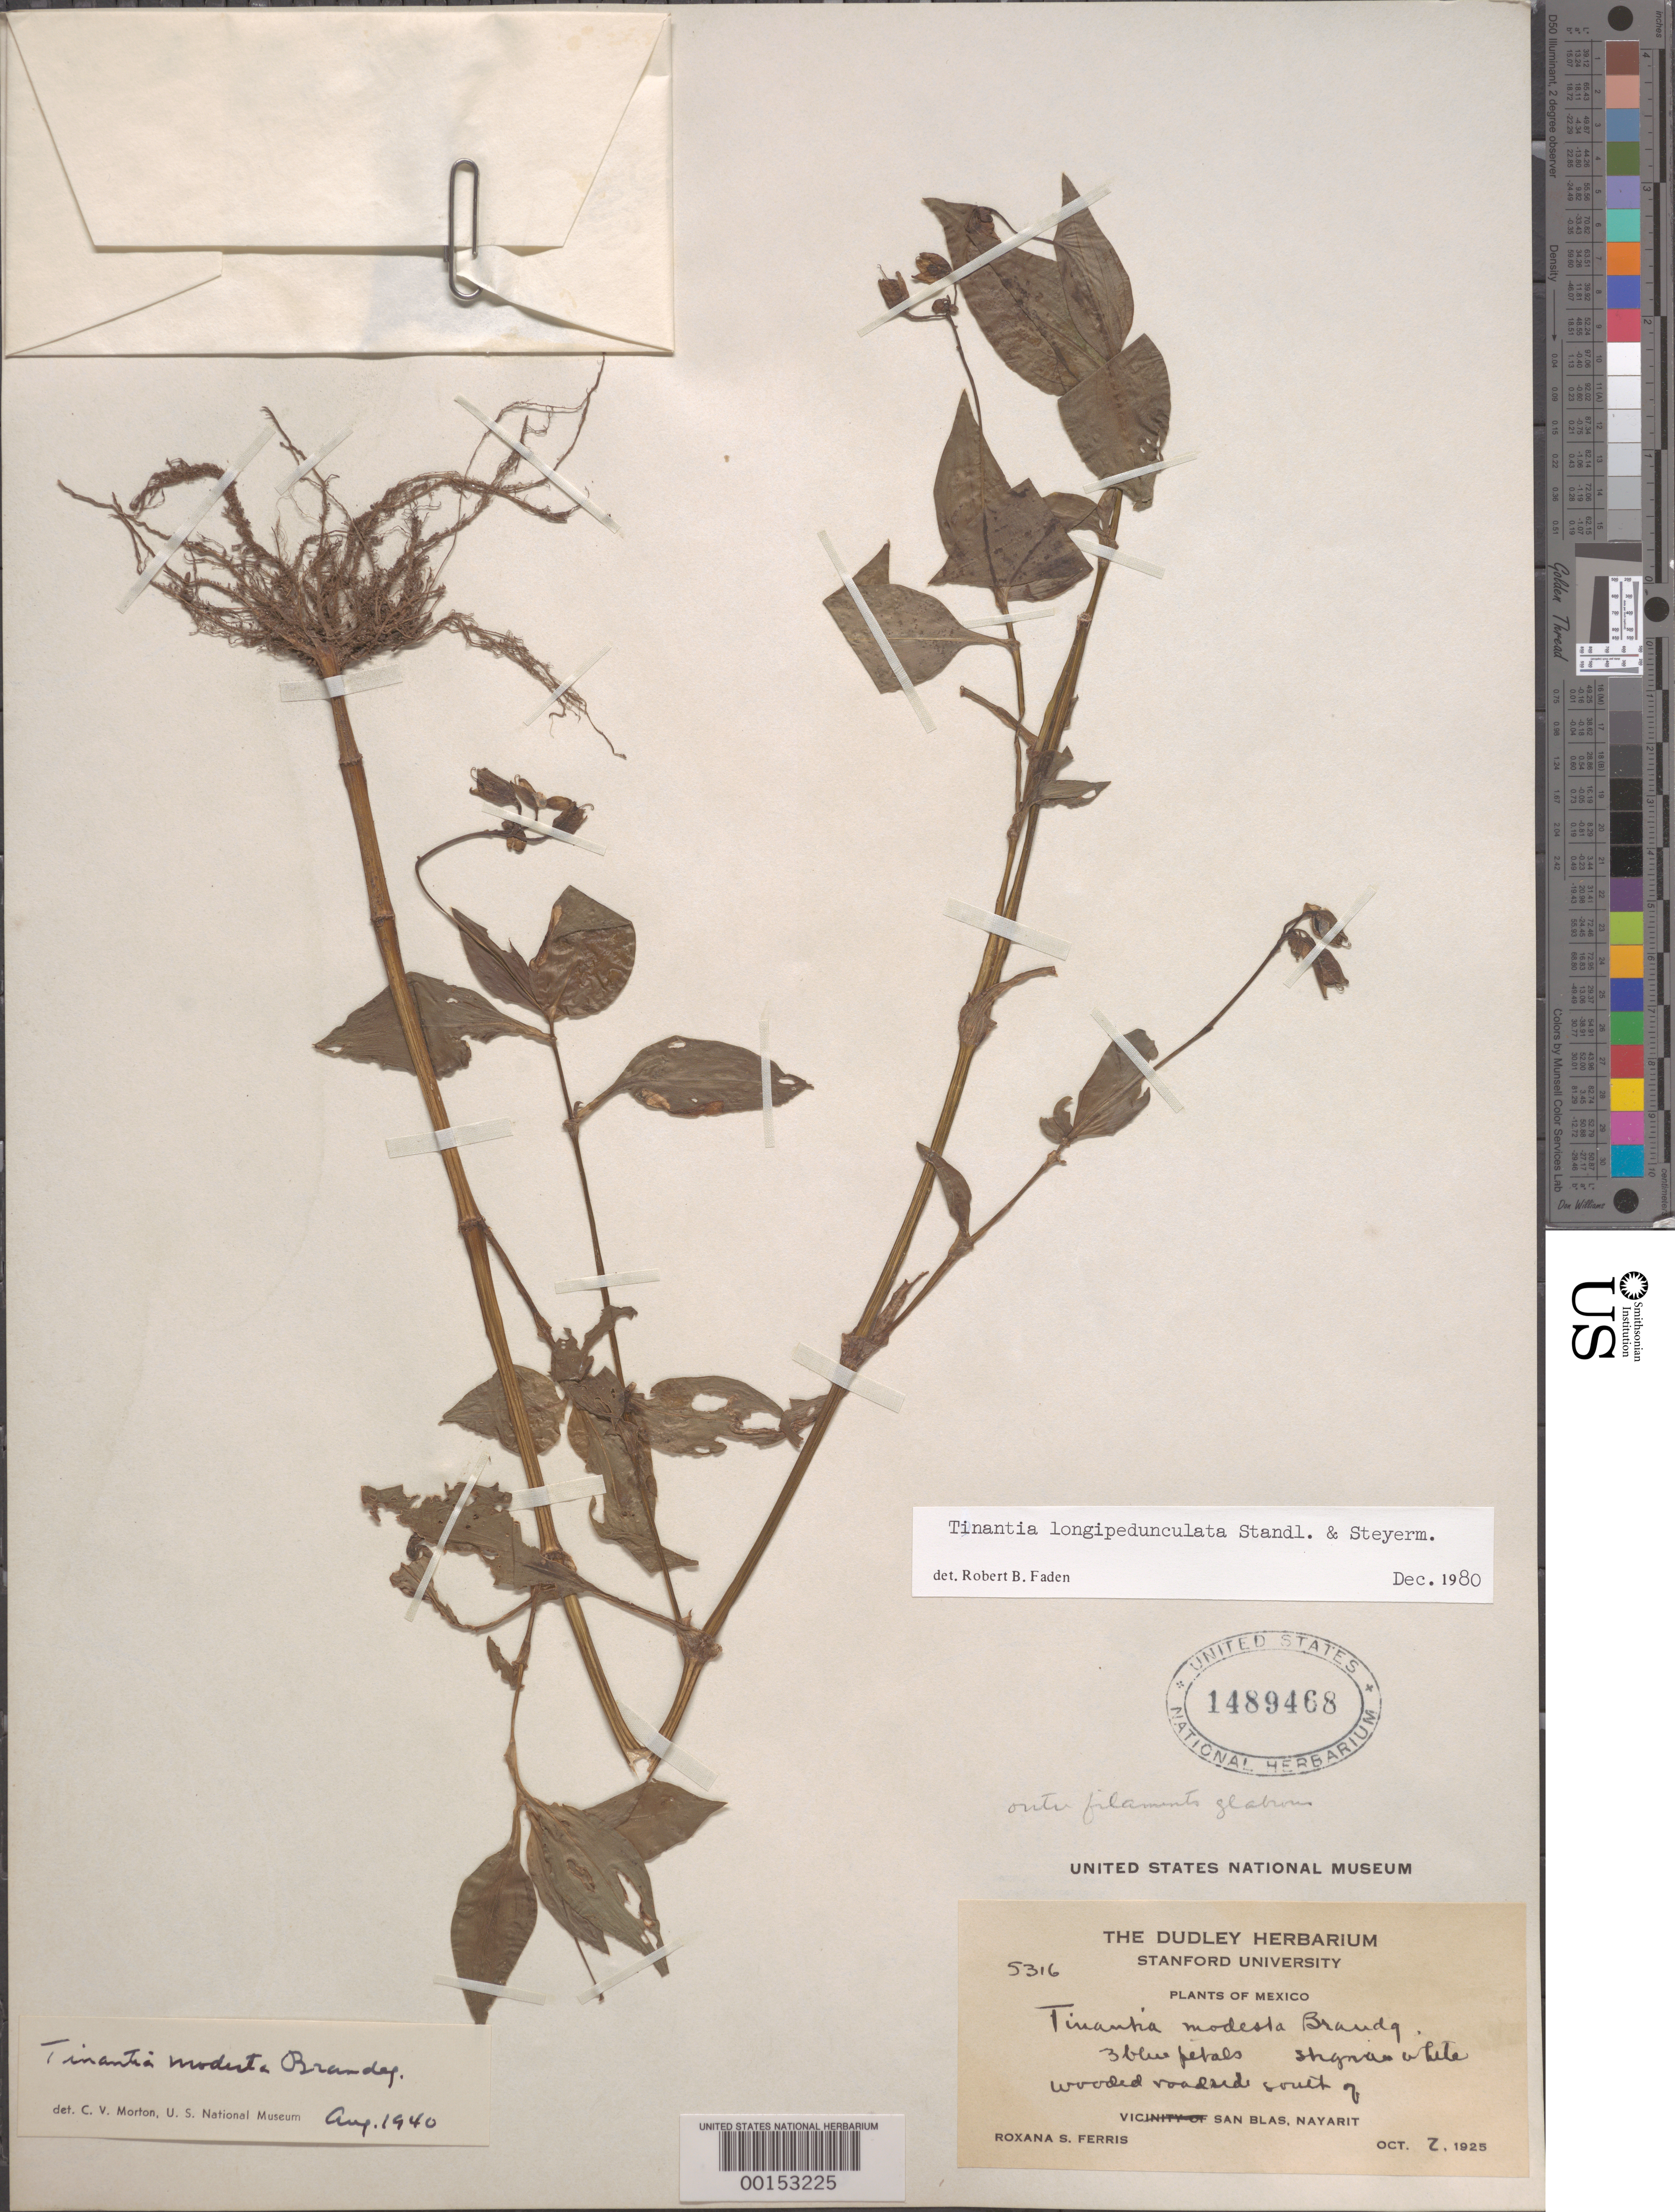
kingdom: Plantae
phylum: Tracheophyta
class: Liliopsida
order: Commelinales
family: Commelinaceae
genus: Tinantia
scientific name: Tinantia longipedunculata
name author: Standl. & Steyerm.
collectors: J. Ortega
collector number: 5316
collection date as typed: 02 Oct 1925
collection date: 1925-10-02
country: Mexico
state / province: Nayarit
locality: San Blas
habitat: Wooded roadside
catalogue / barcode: US 1489468